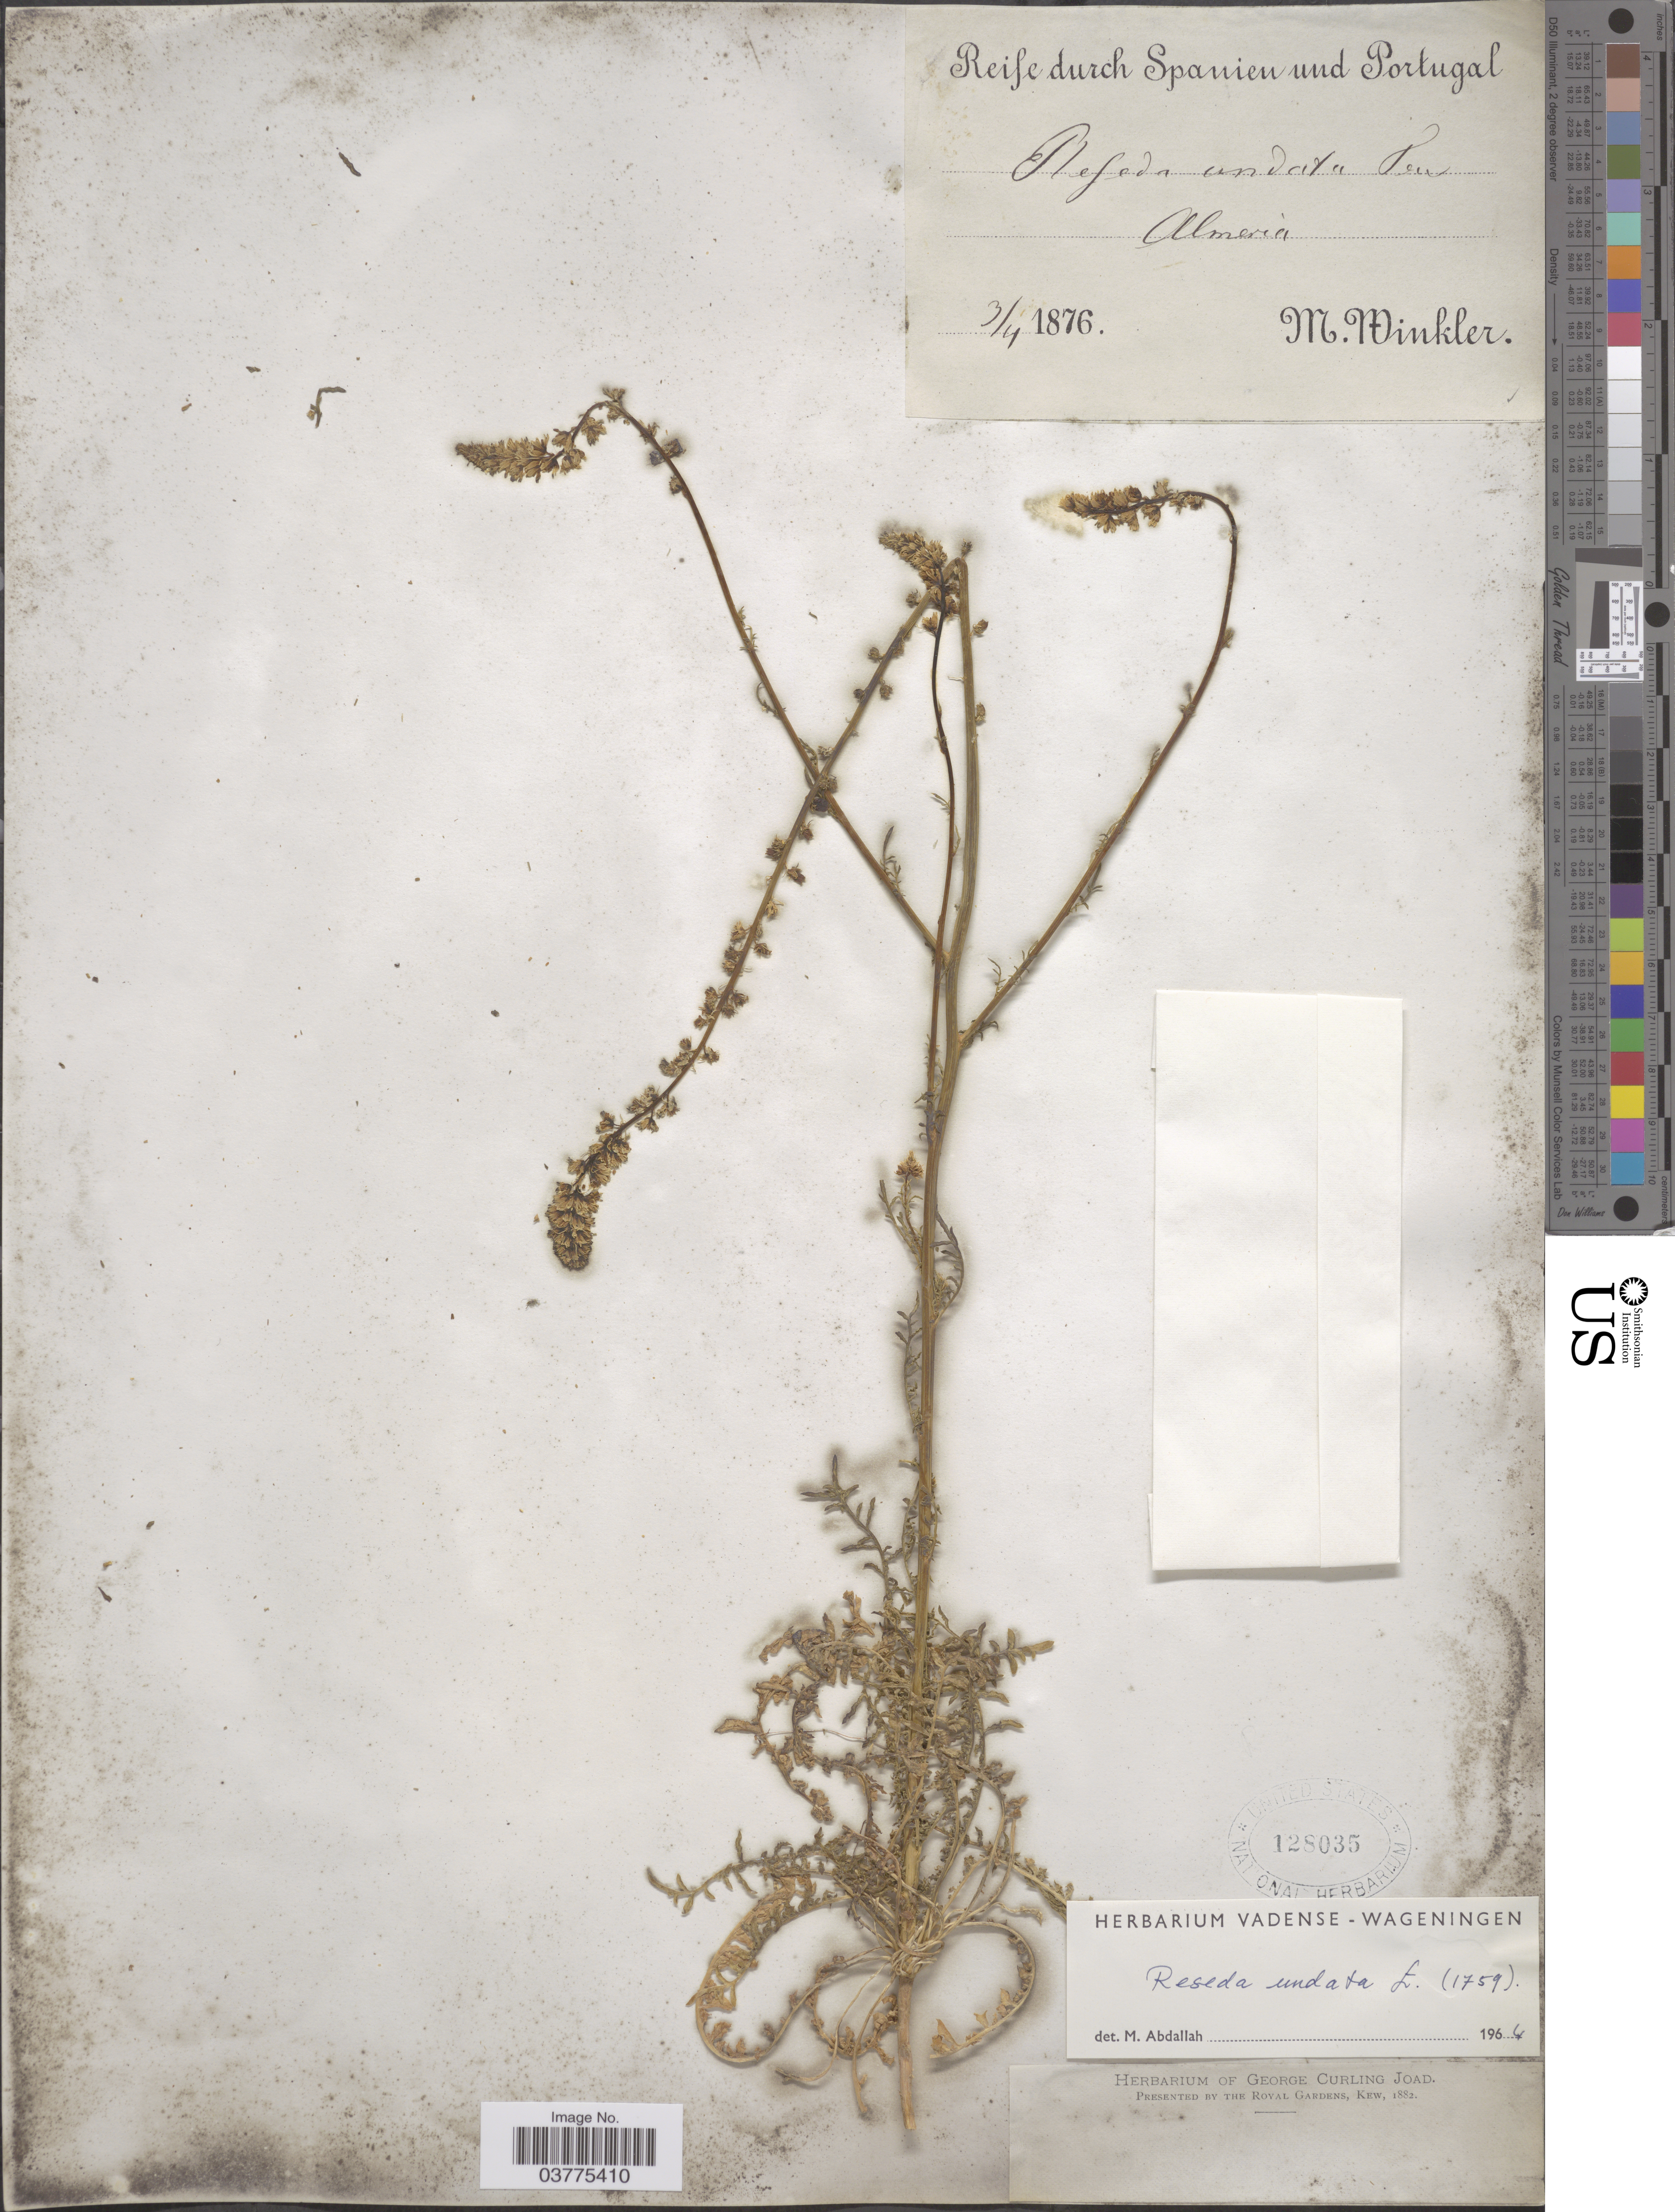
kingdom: Plantae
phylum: Tracheophyta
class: Magnoliopsida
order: Brassicales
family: Resedaceae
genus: Reseda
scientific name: Reseda undata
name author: L.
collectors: M. Winkler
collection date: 1876-04-03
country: Spain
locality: Almeria.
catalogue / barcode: US 128035